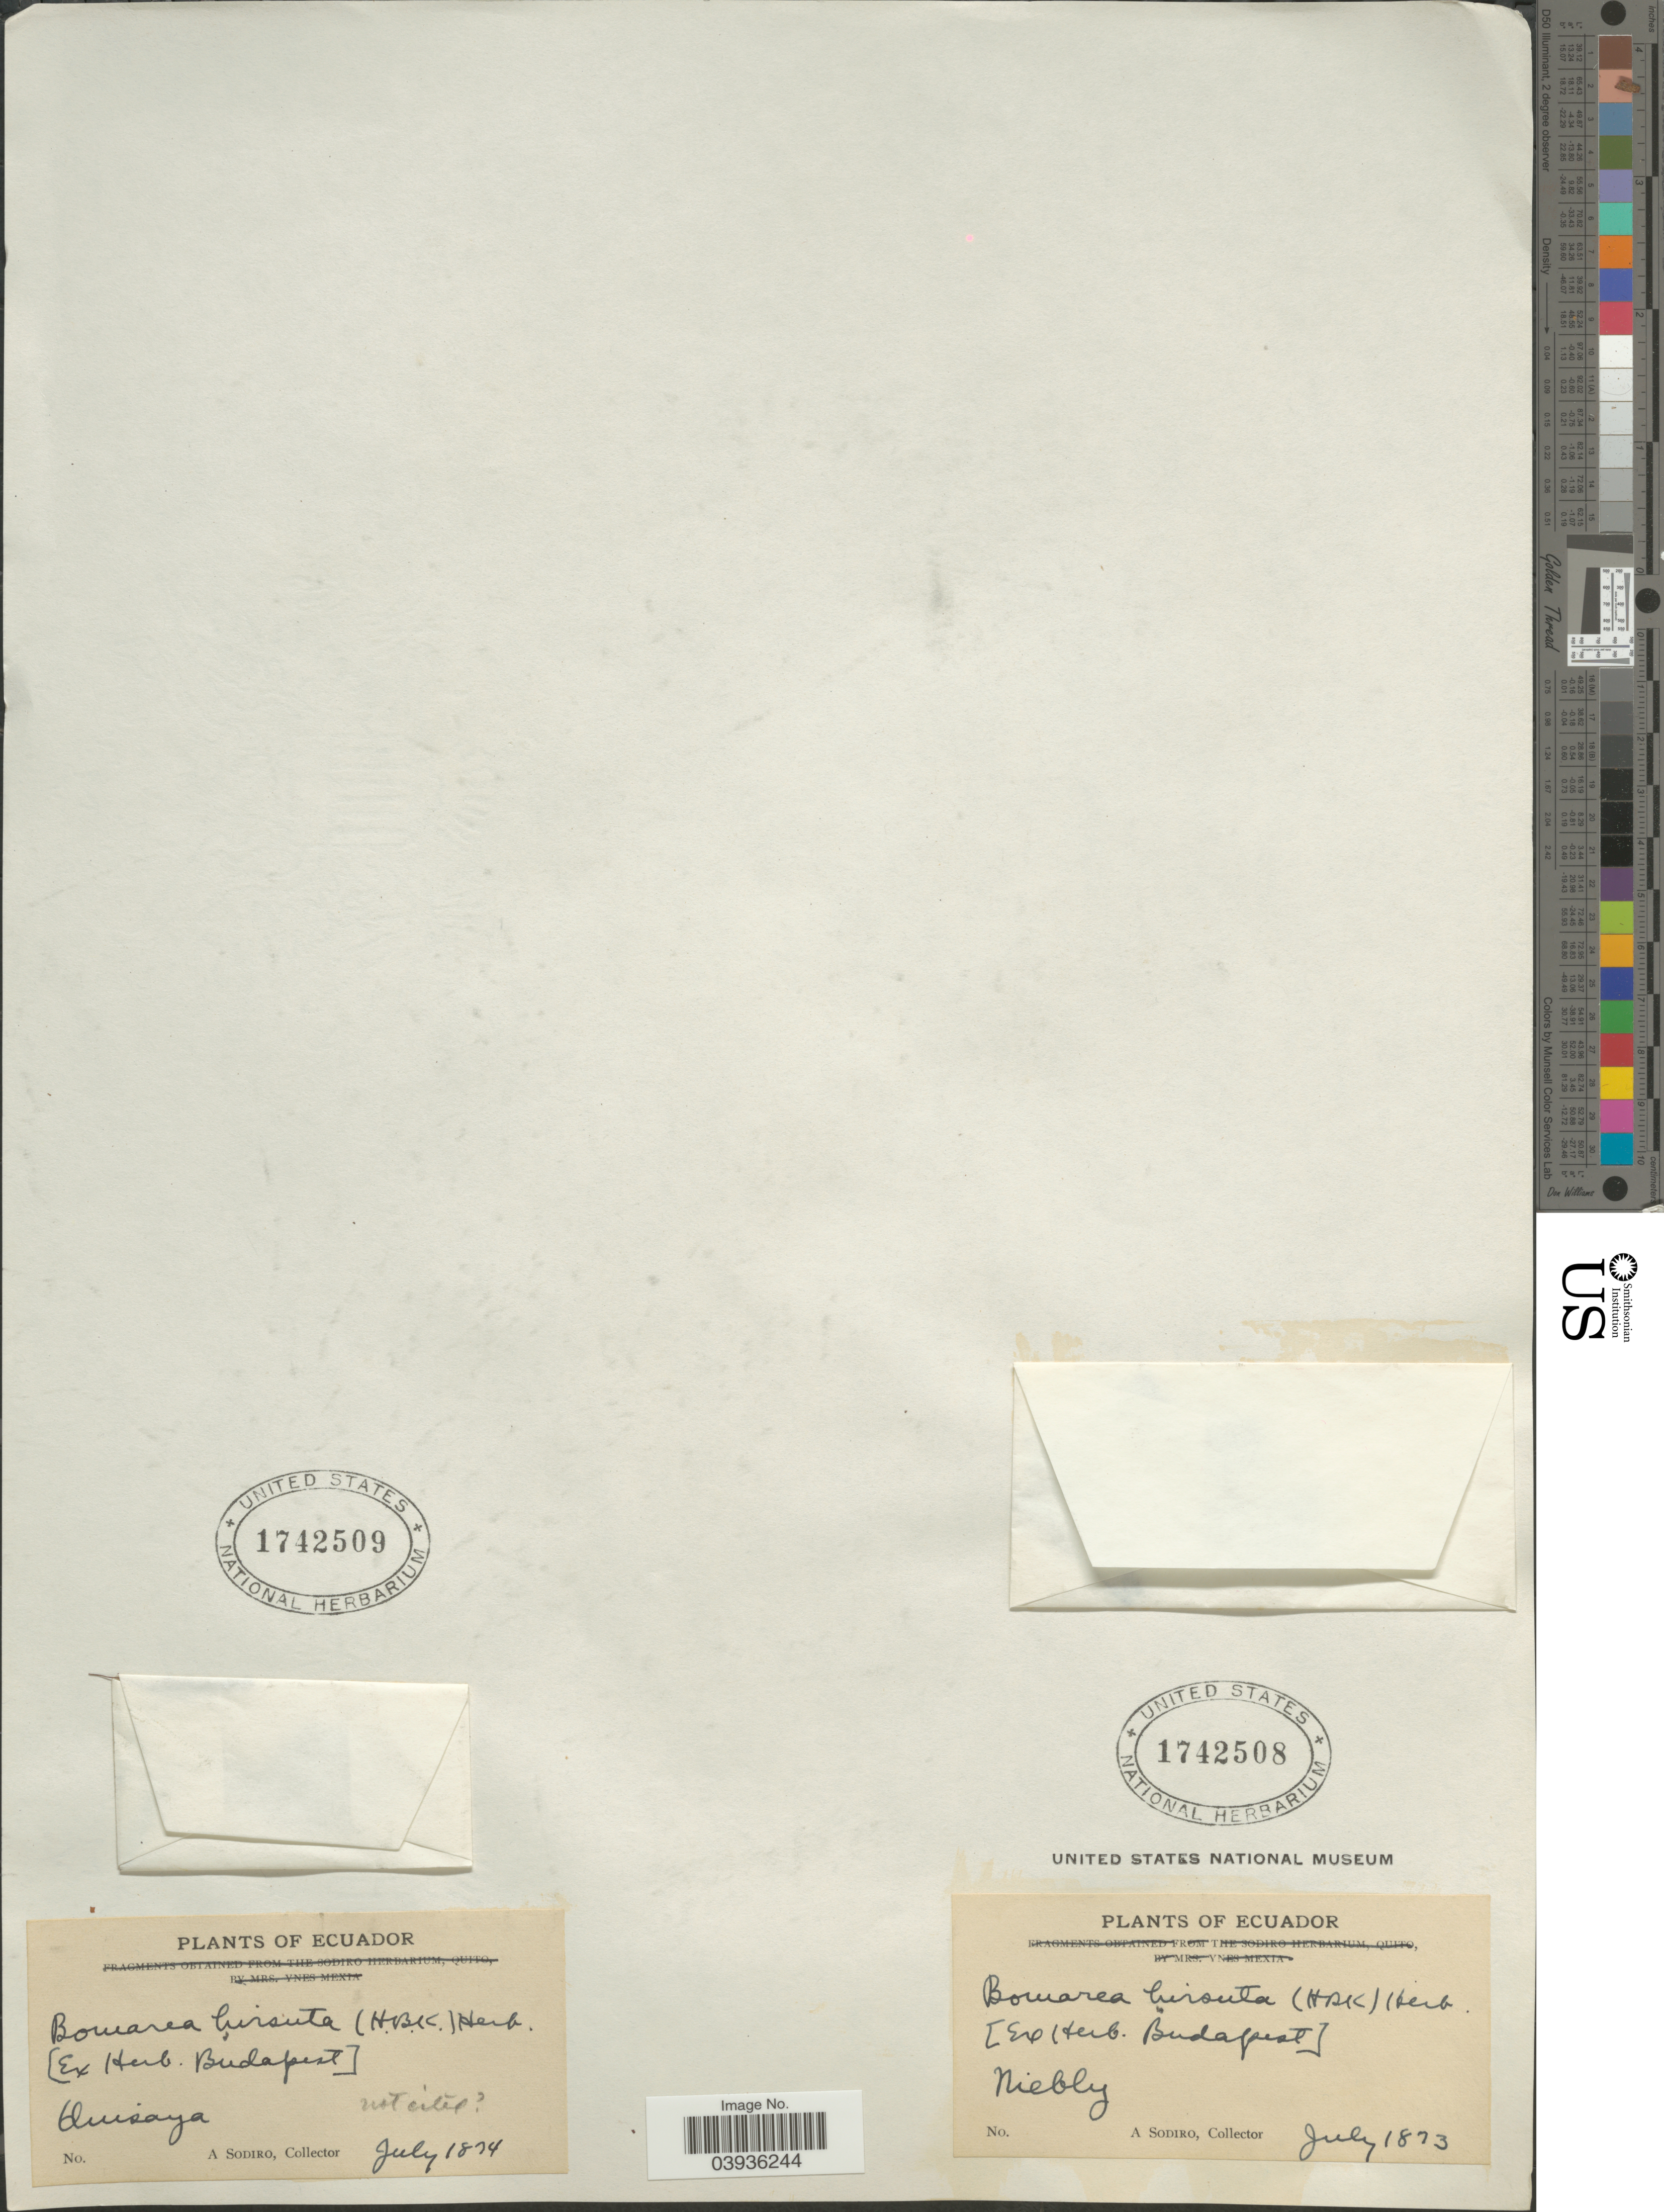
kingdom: Plantae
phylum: Tracheophyta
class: Liliopsida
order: Liliales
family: Alstroemeriaceae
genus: Bomarea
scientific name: Bomarea hirsuta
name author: (Kunth) Herb.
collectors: A. Sodiro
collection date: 1874-07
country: Ecuador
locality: Quisaya.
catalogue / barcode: US 1742509-2